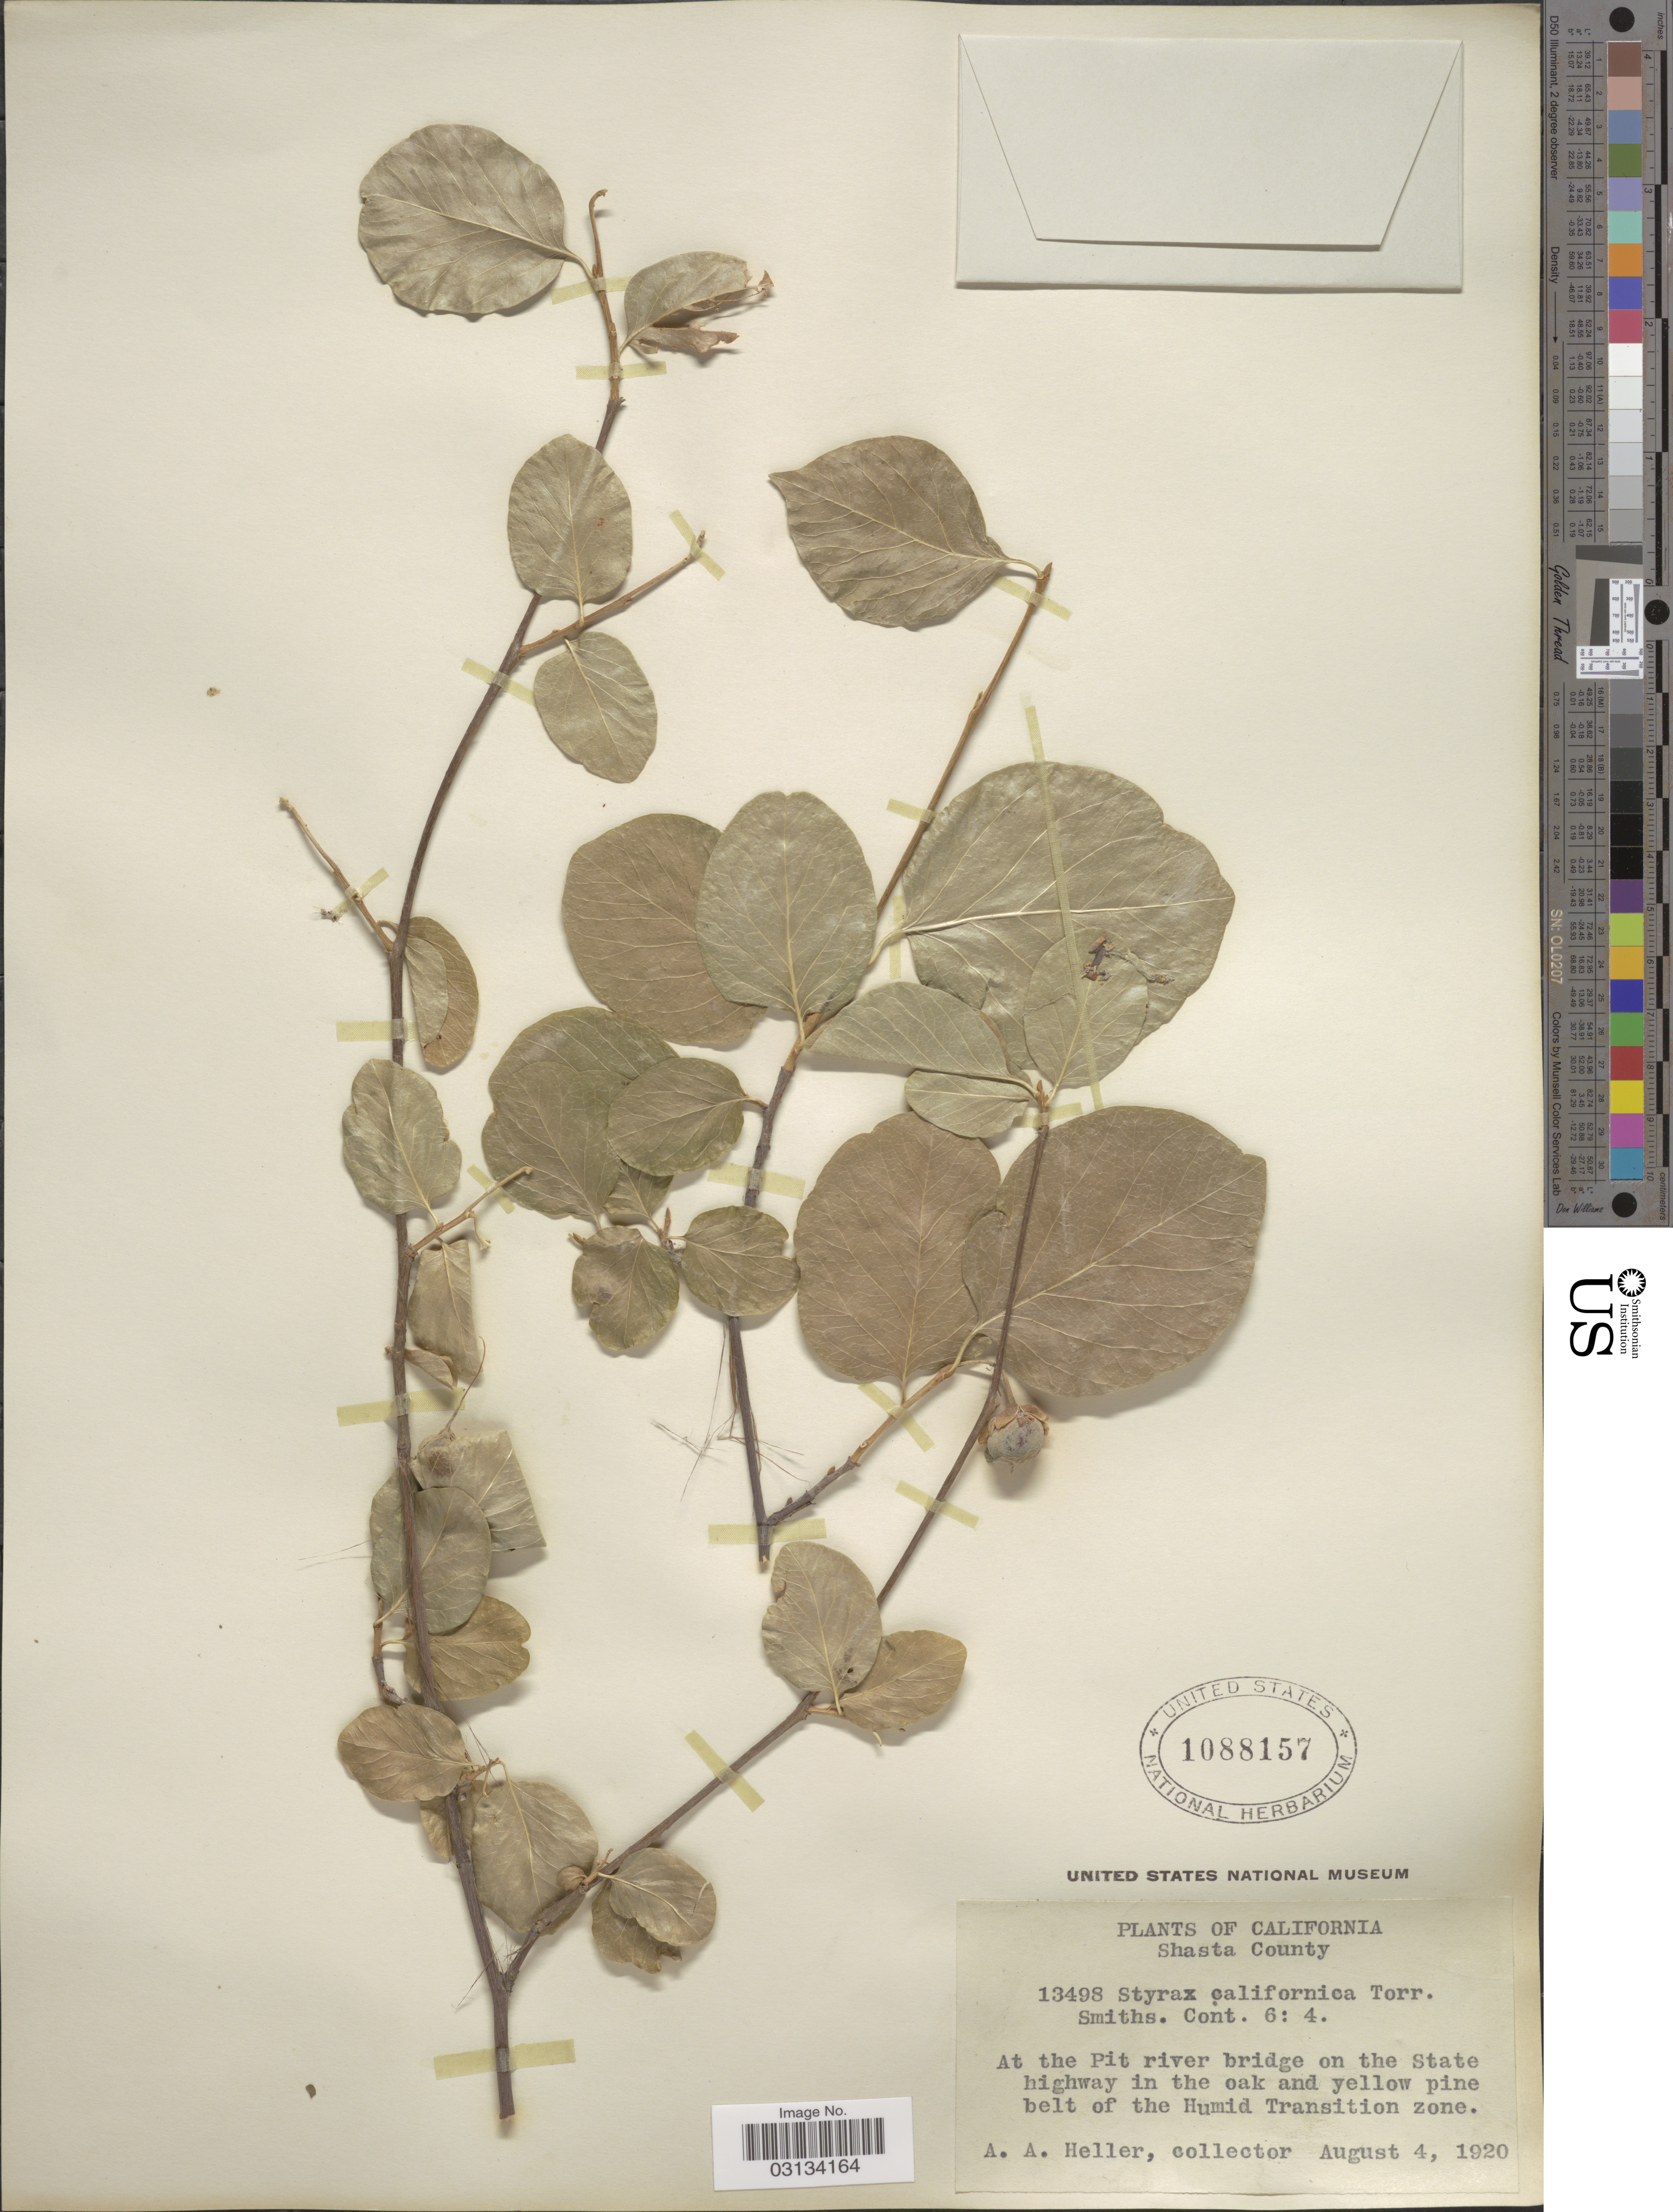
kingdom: Plantae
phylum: Tracheophyta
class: Magnoliopsida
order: Ericales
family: Styracaceae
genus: Styrax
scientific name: Styrax californicus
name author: Torr.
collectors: A. A. Heller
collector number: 13498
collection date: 1920-08-04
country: United States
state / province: California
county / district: Shasta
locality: Shasta County. At the Pit river bridge on the State highway in the oak and yellow pine belt of the Humid Transition zone.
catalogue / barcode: US 1088157